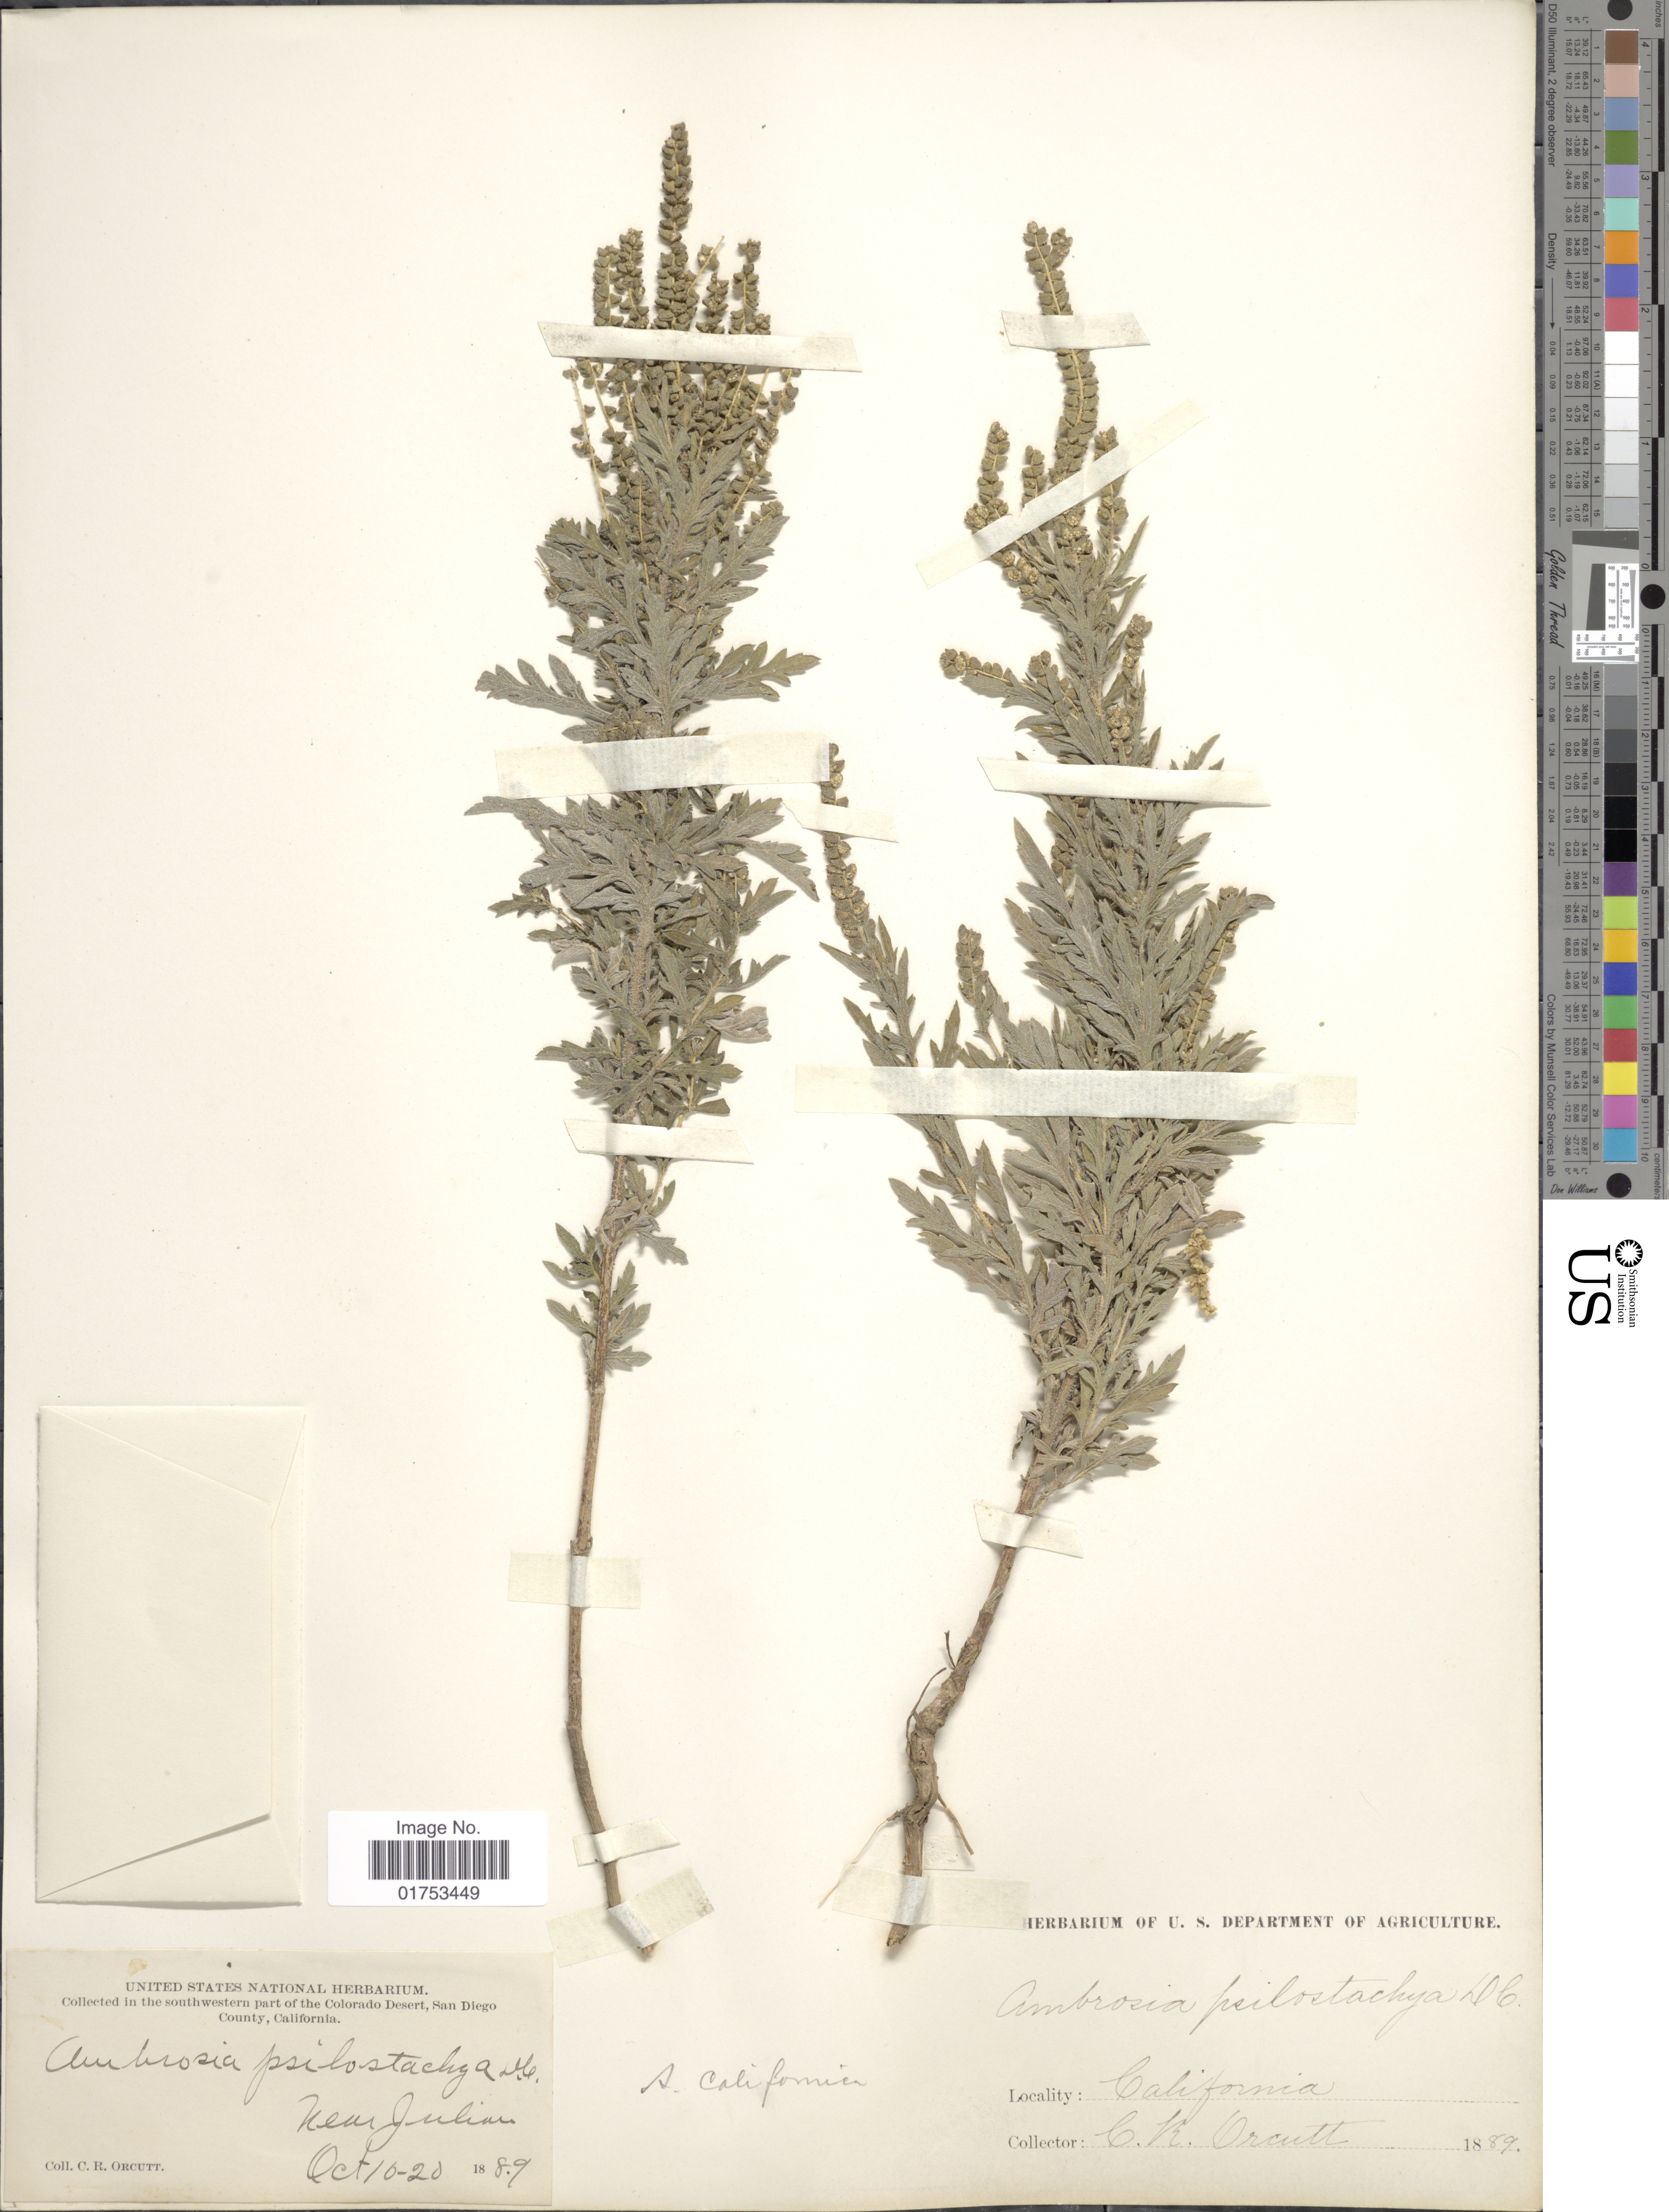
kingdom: Plantae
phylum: Tracheophyta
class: Magnoliopsida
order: Asterales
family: Asteraceae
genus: Ambrosia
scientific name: Ambrosia californica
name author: Rydb.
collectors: C. R. Orcutt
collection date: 1889-10-10/1889-10-20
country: United States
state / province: California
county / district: San Diego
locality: Southwestern part of the Colorado Desert, San Diego County, Near Julian